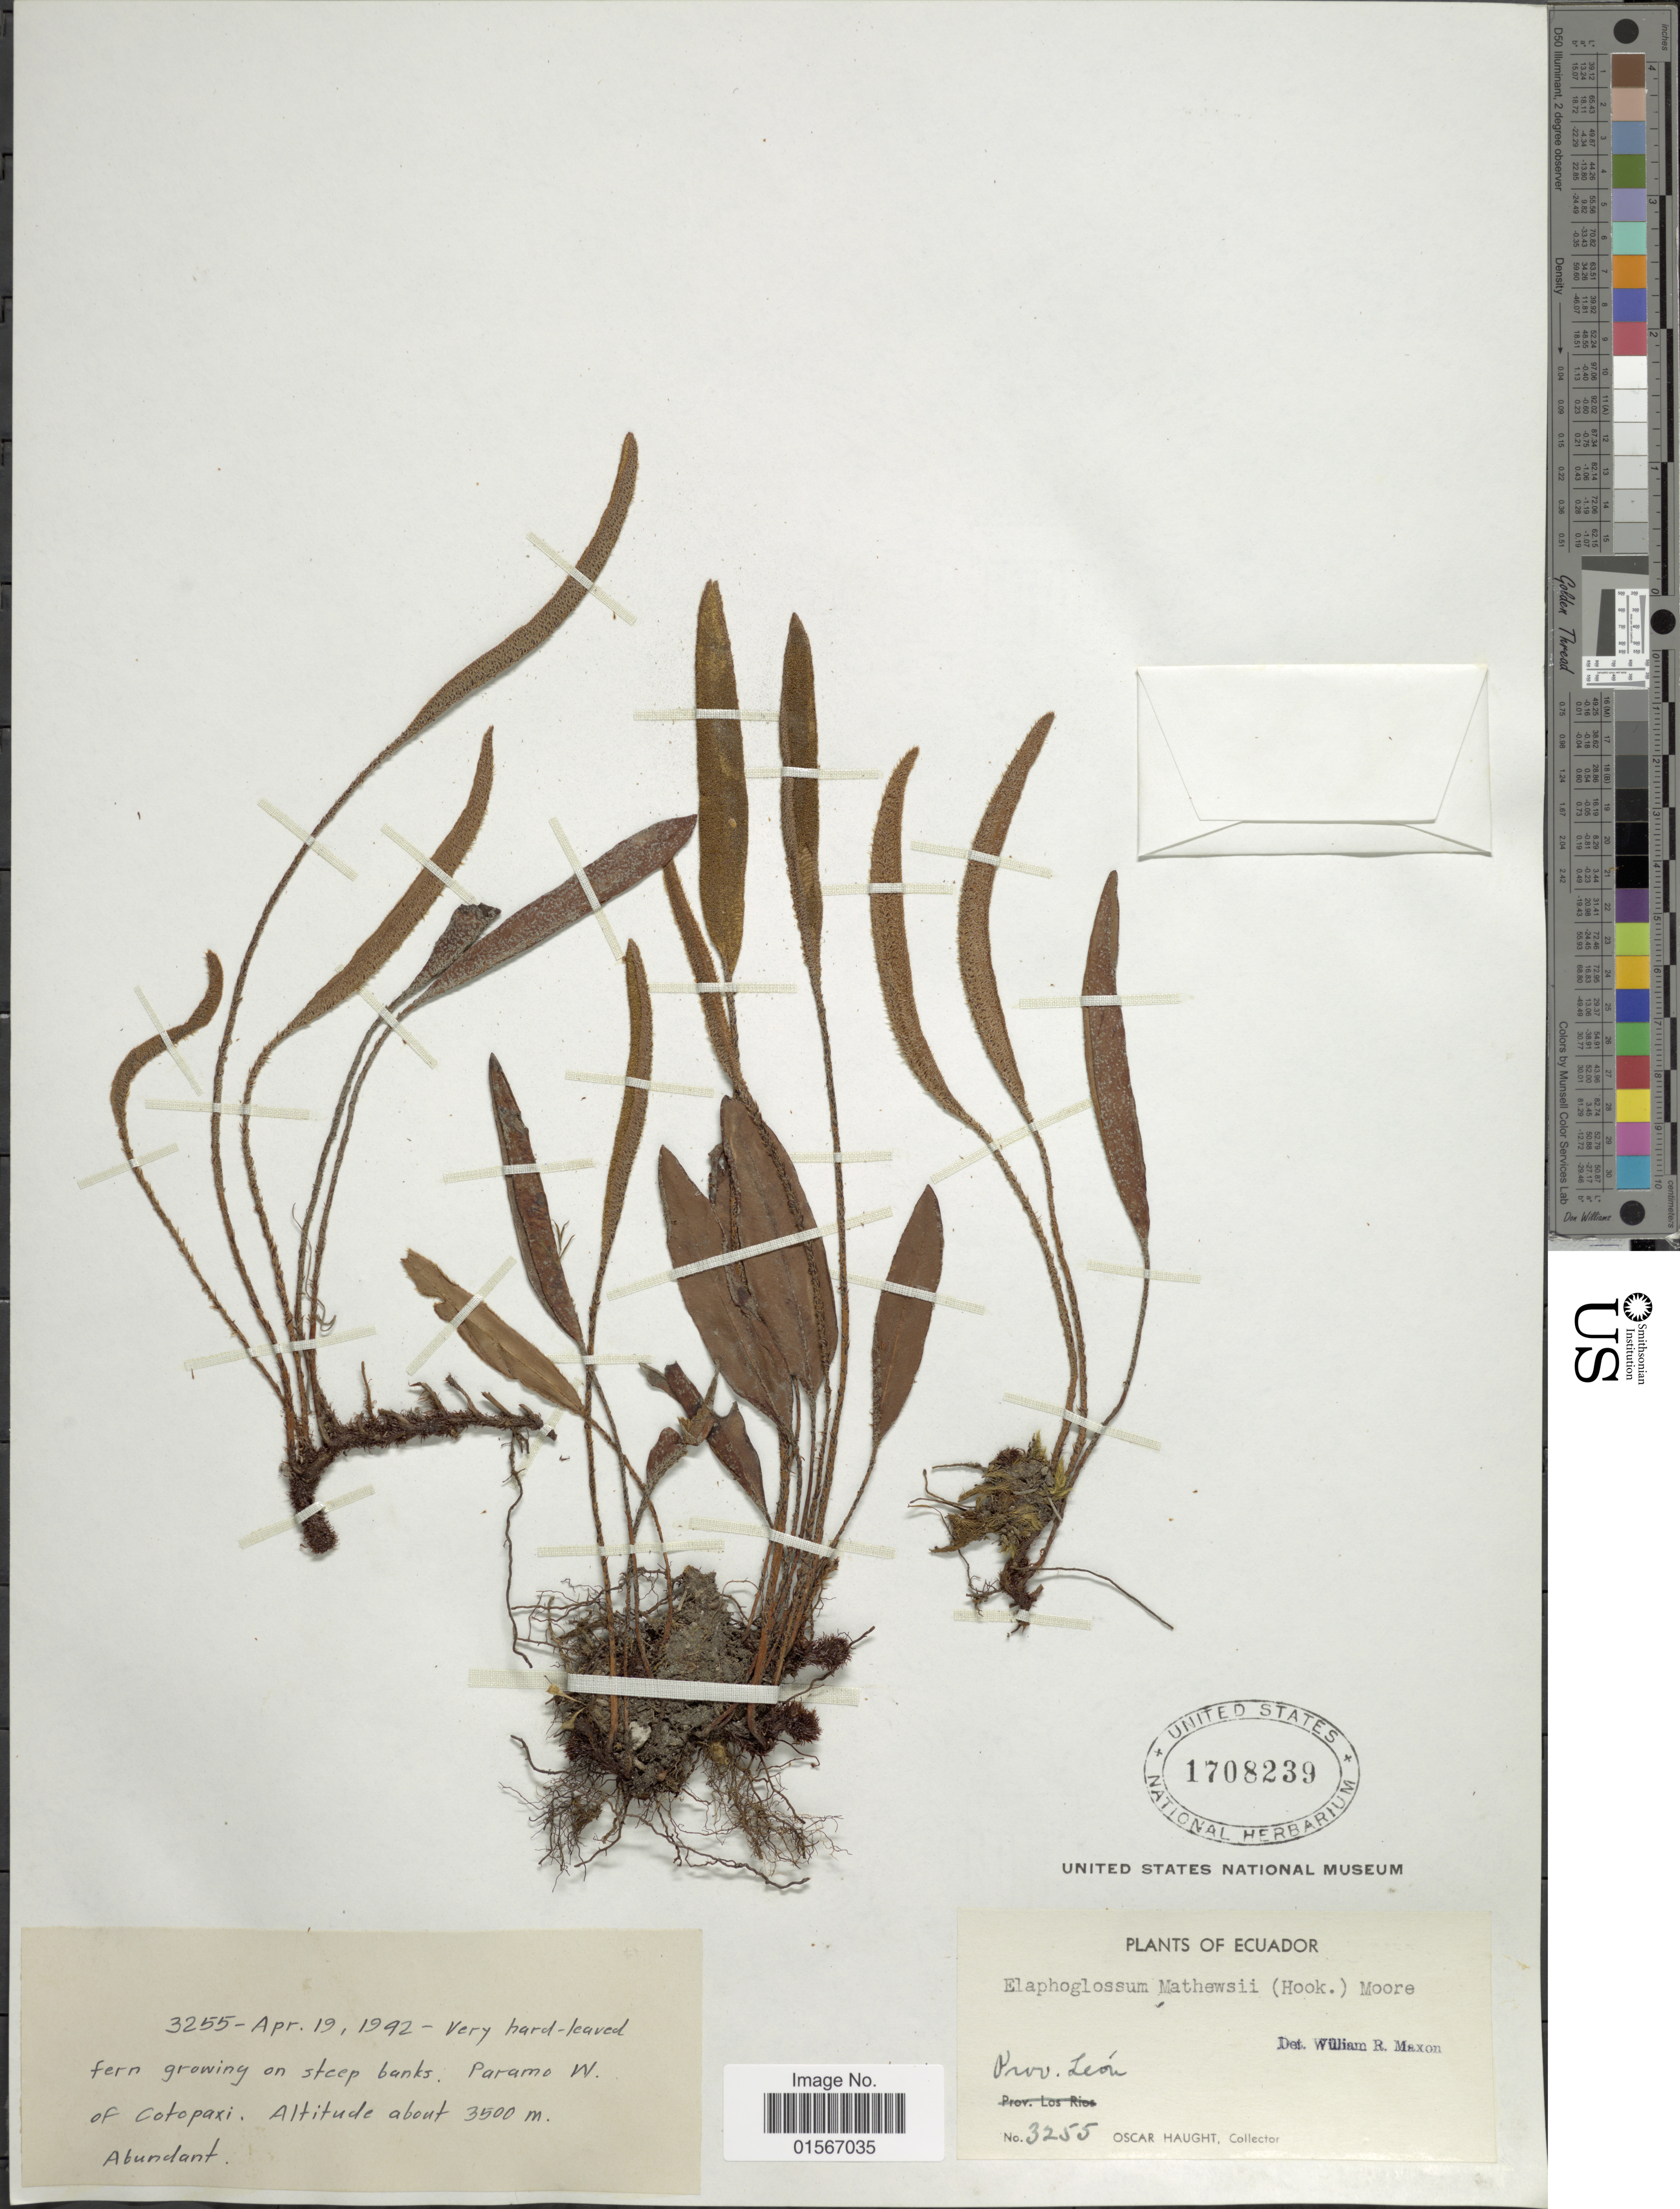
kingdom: Plantae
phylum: Tracheophyta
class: Polypodiopsida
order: Polypodiales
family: Dryopteridaceae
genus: Elaphoglossum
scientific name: Elaphoglossum mathewsii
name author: (Fée) T. Moore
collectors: O. L. Haught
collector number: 3255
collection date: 1942-04-19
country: Ecuador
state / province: Cotopaxi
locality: Paramo W. of Cotopaxi, Prov. León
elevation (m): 3500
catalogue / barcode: US 1708239